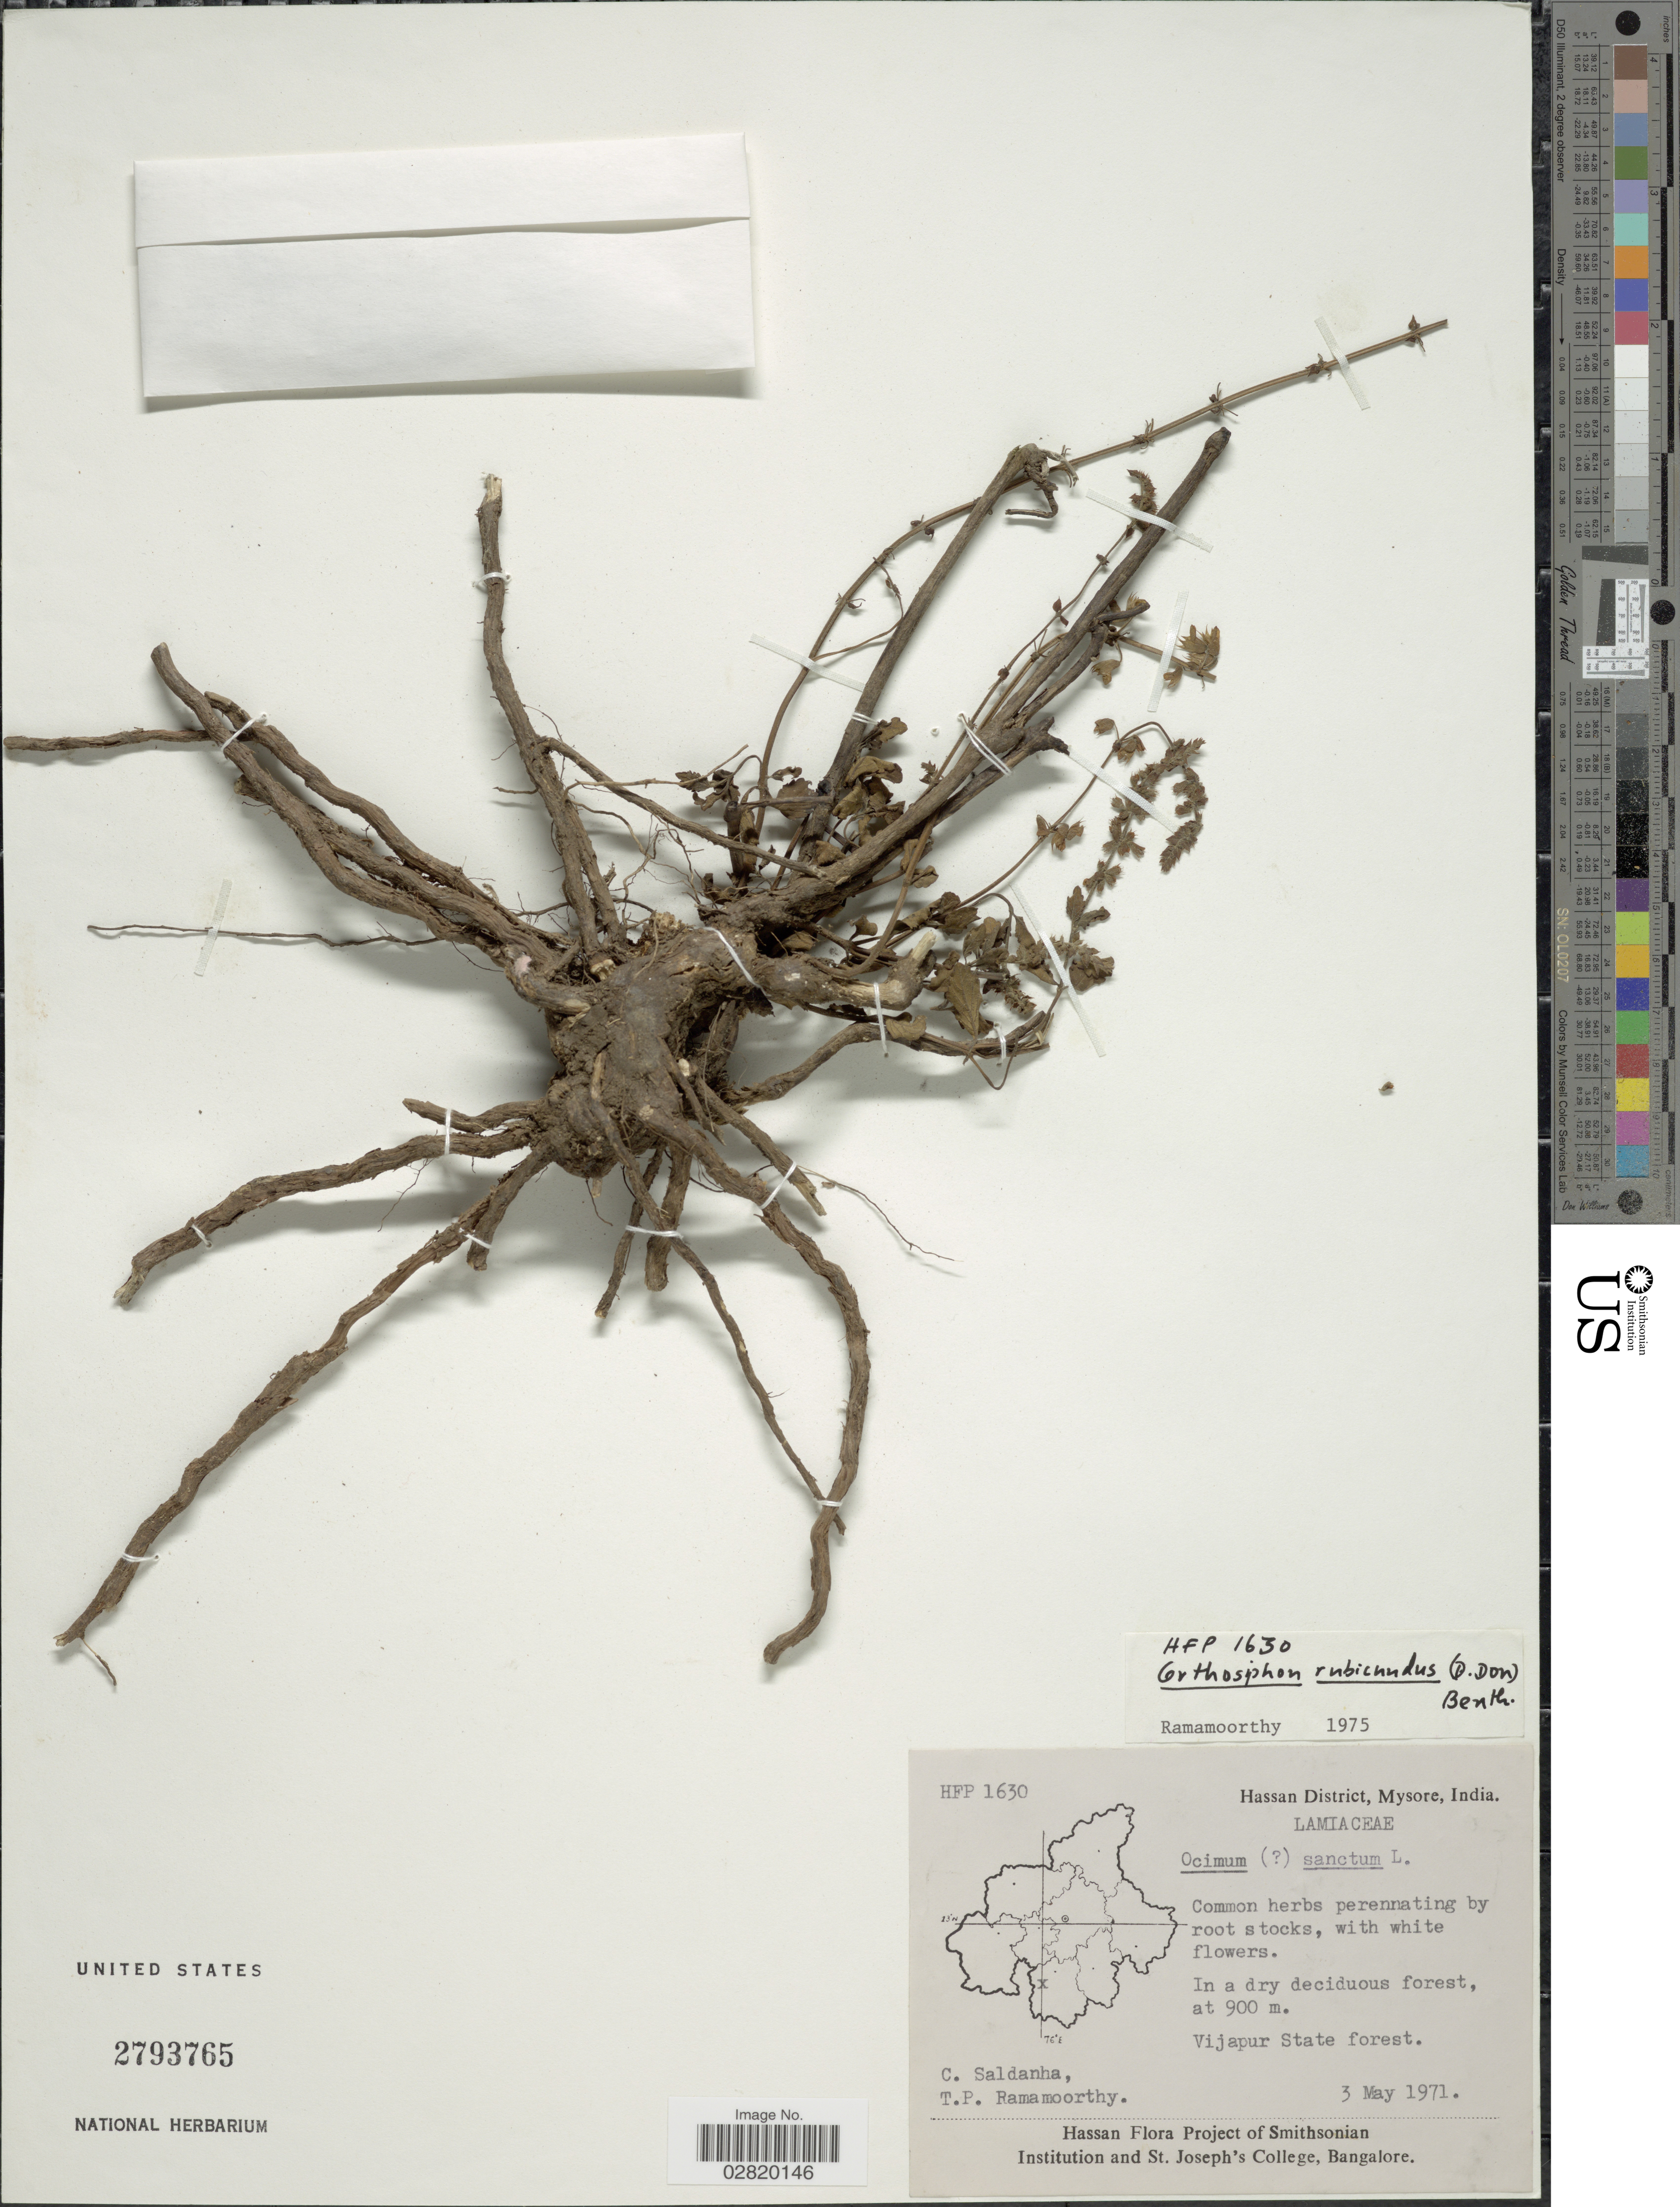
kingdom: Plantae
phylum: Tracheophyta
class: Magnoliopsida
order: Lamiales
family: Lamiaceae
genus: Orthosiphon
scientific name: Orthosiphon rubicundus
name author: (D. Don) Benth.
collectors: C. Saldanha & T. P. Ramamoorthy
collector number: HFP1630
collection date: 1971-05-03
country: India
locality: Hassan District, Mysore, Vijapur State forest.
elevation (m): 900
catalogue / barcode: US 2793765